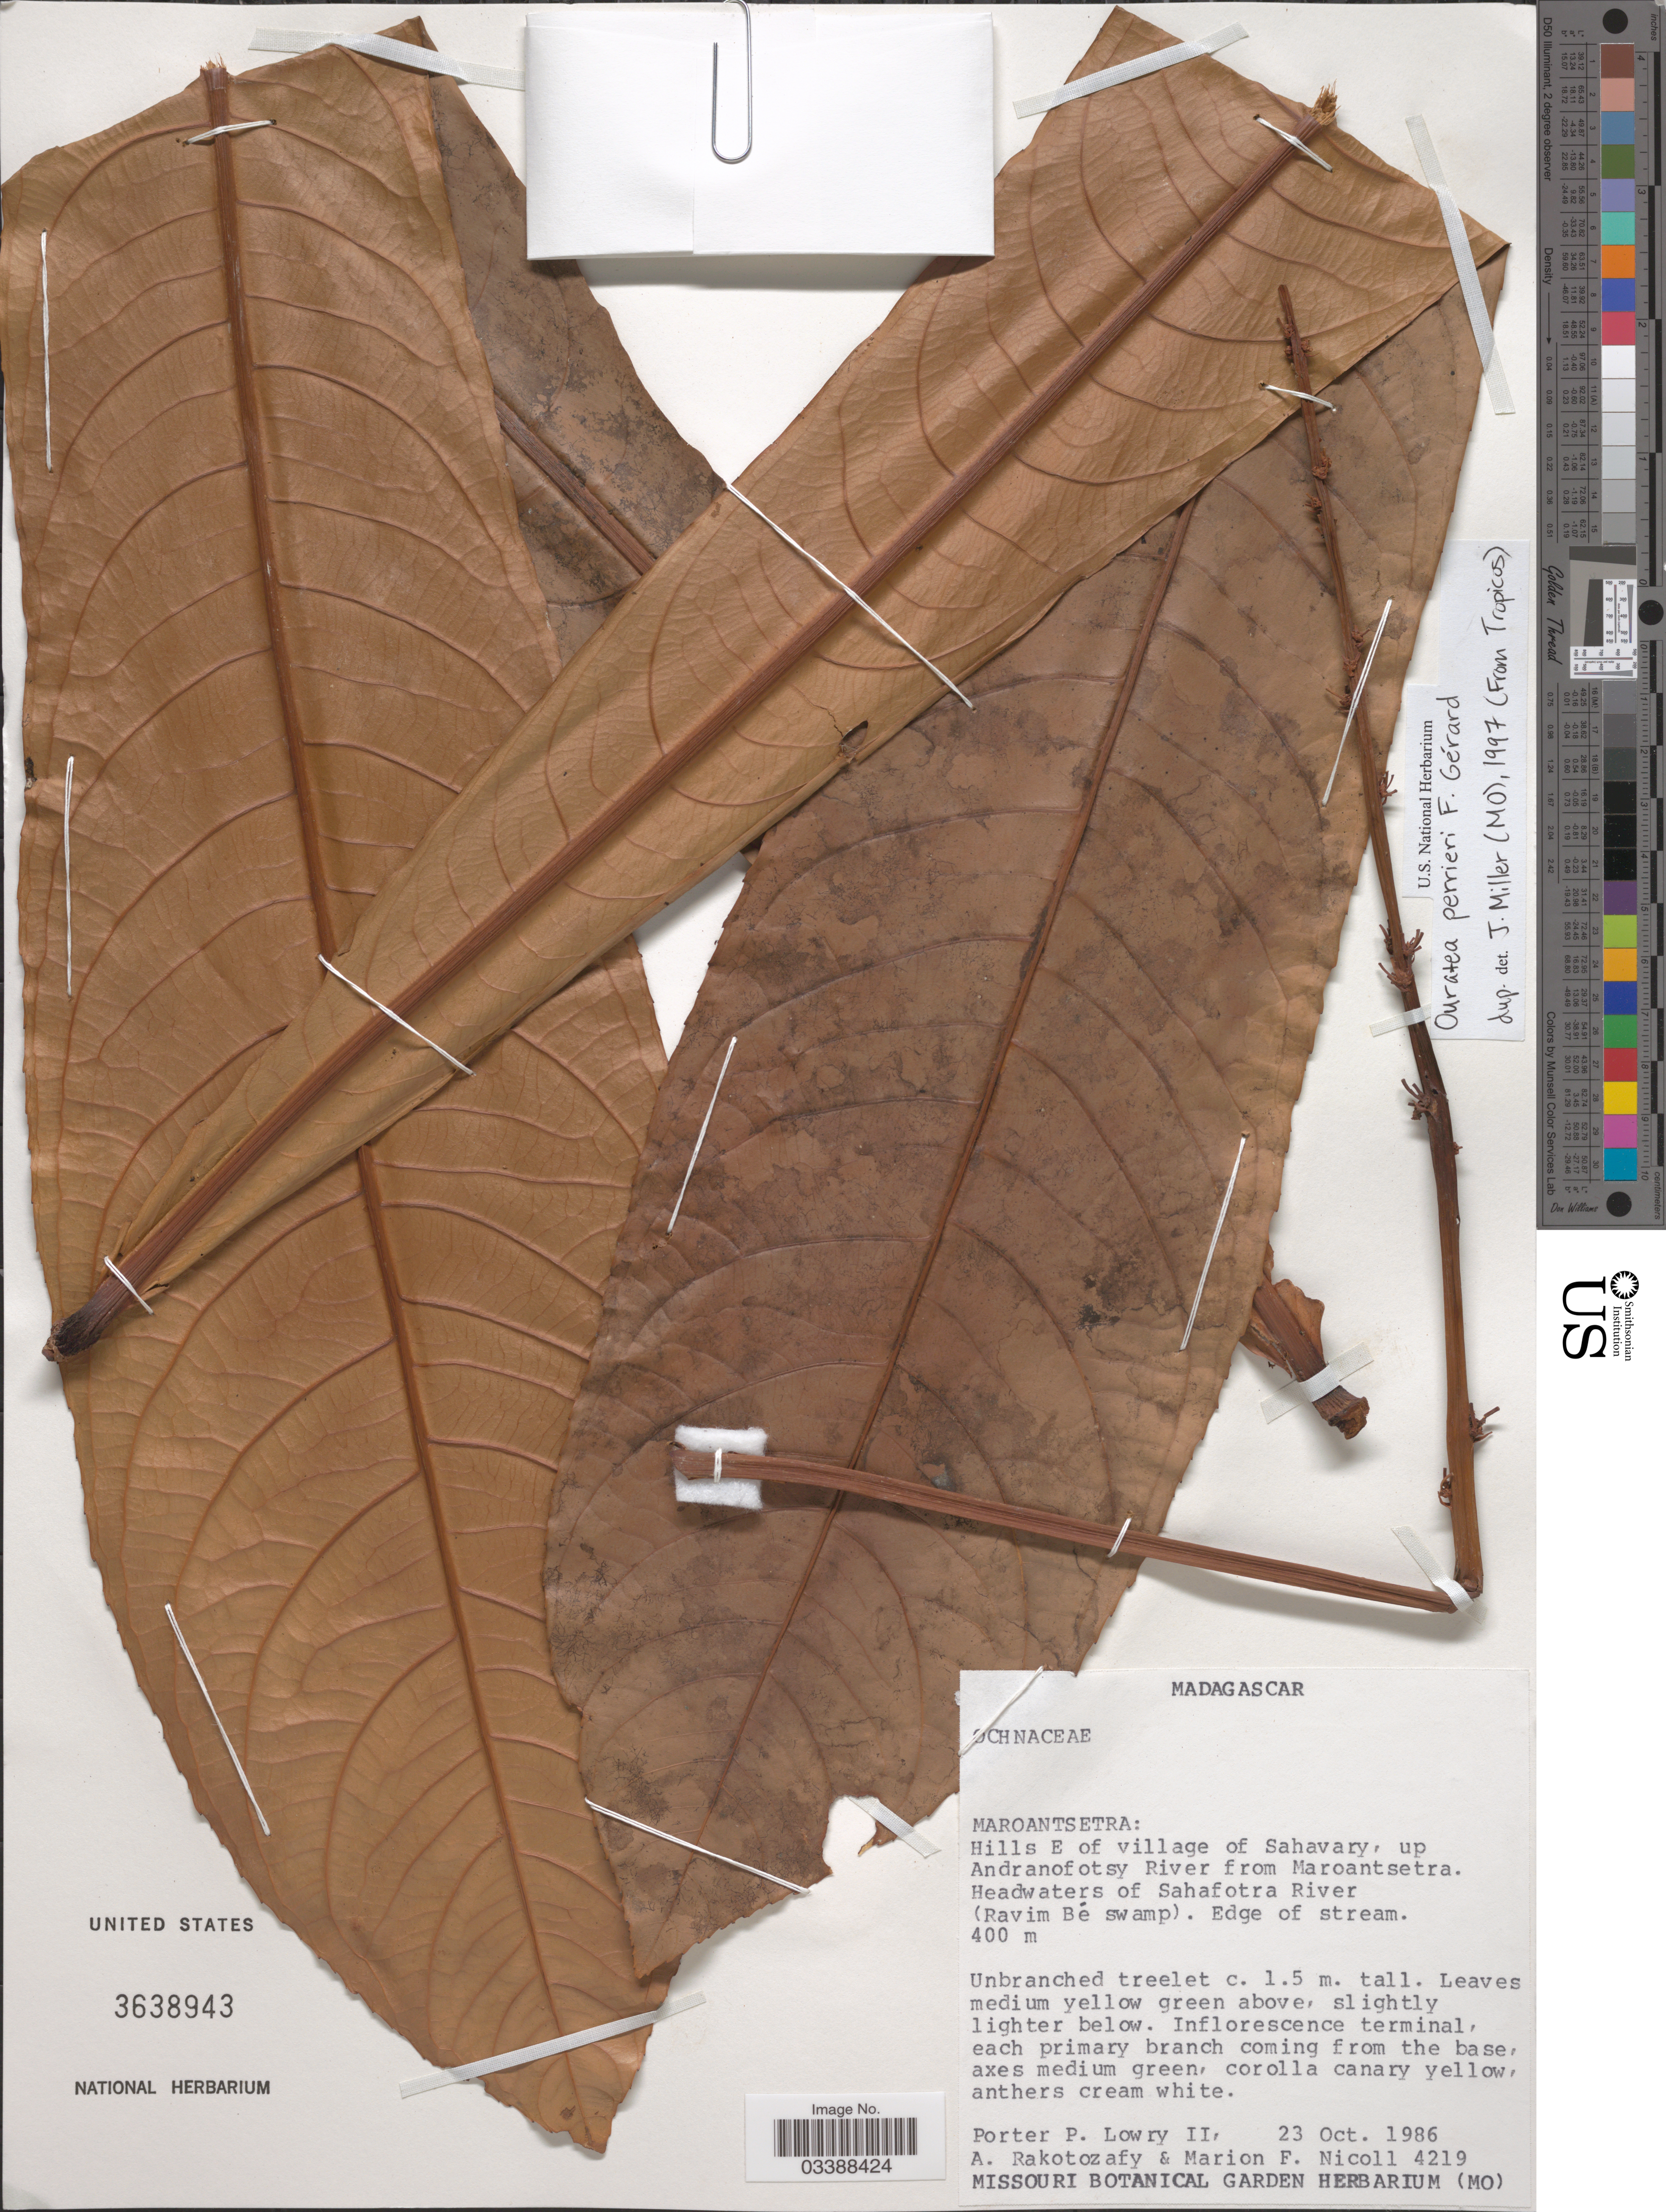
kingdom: Plantae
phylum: Tracheophyta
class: Magnoliopsida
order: Malpighiales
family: Ochnaceae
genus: Ouratea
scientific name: Ouratea perrieri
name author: F. Gérard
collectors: P. P. Lowry, A. Rakotozafy & M. F. Nicoll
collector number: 4219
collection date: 1986-10-23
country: Madagascar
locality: Maroantsetra: Hills E of village of Sahavary, up Andranofotsy River from Maroantsetra. Headwaters of Sahafotra River (Ravim Bé swamp).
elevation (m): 400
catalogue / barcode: US 3638943